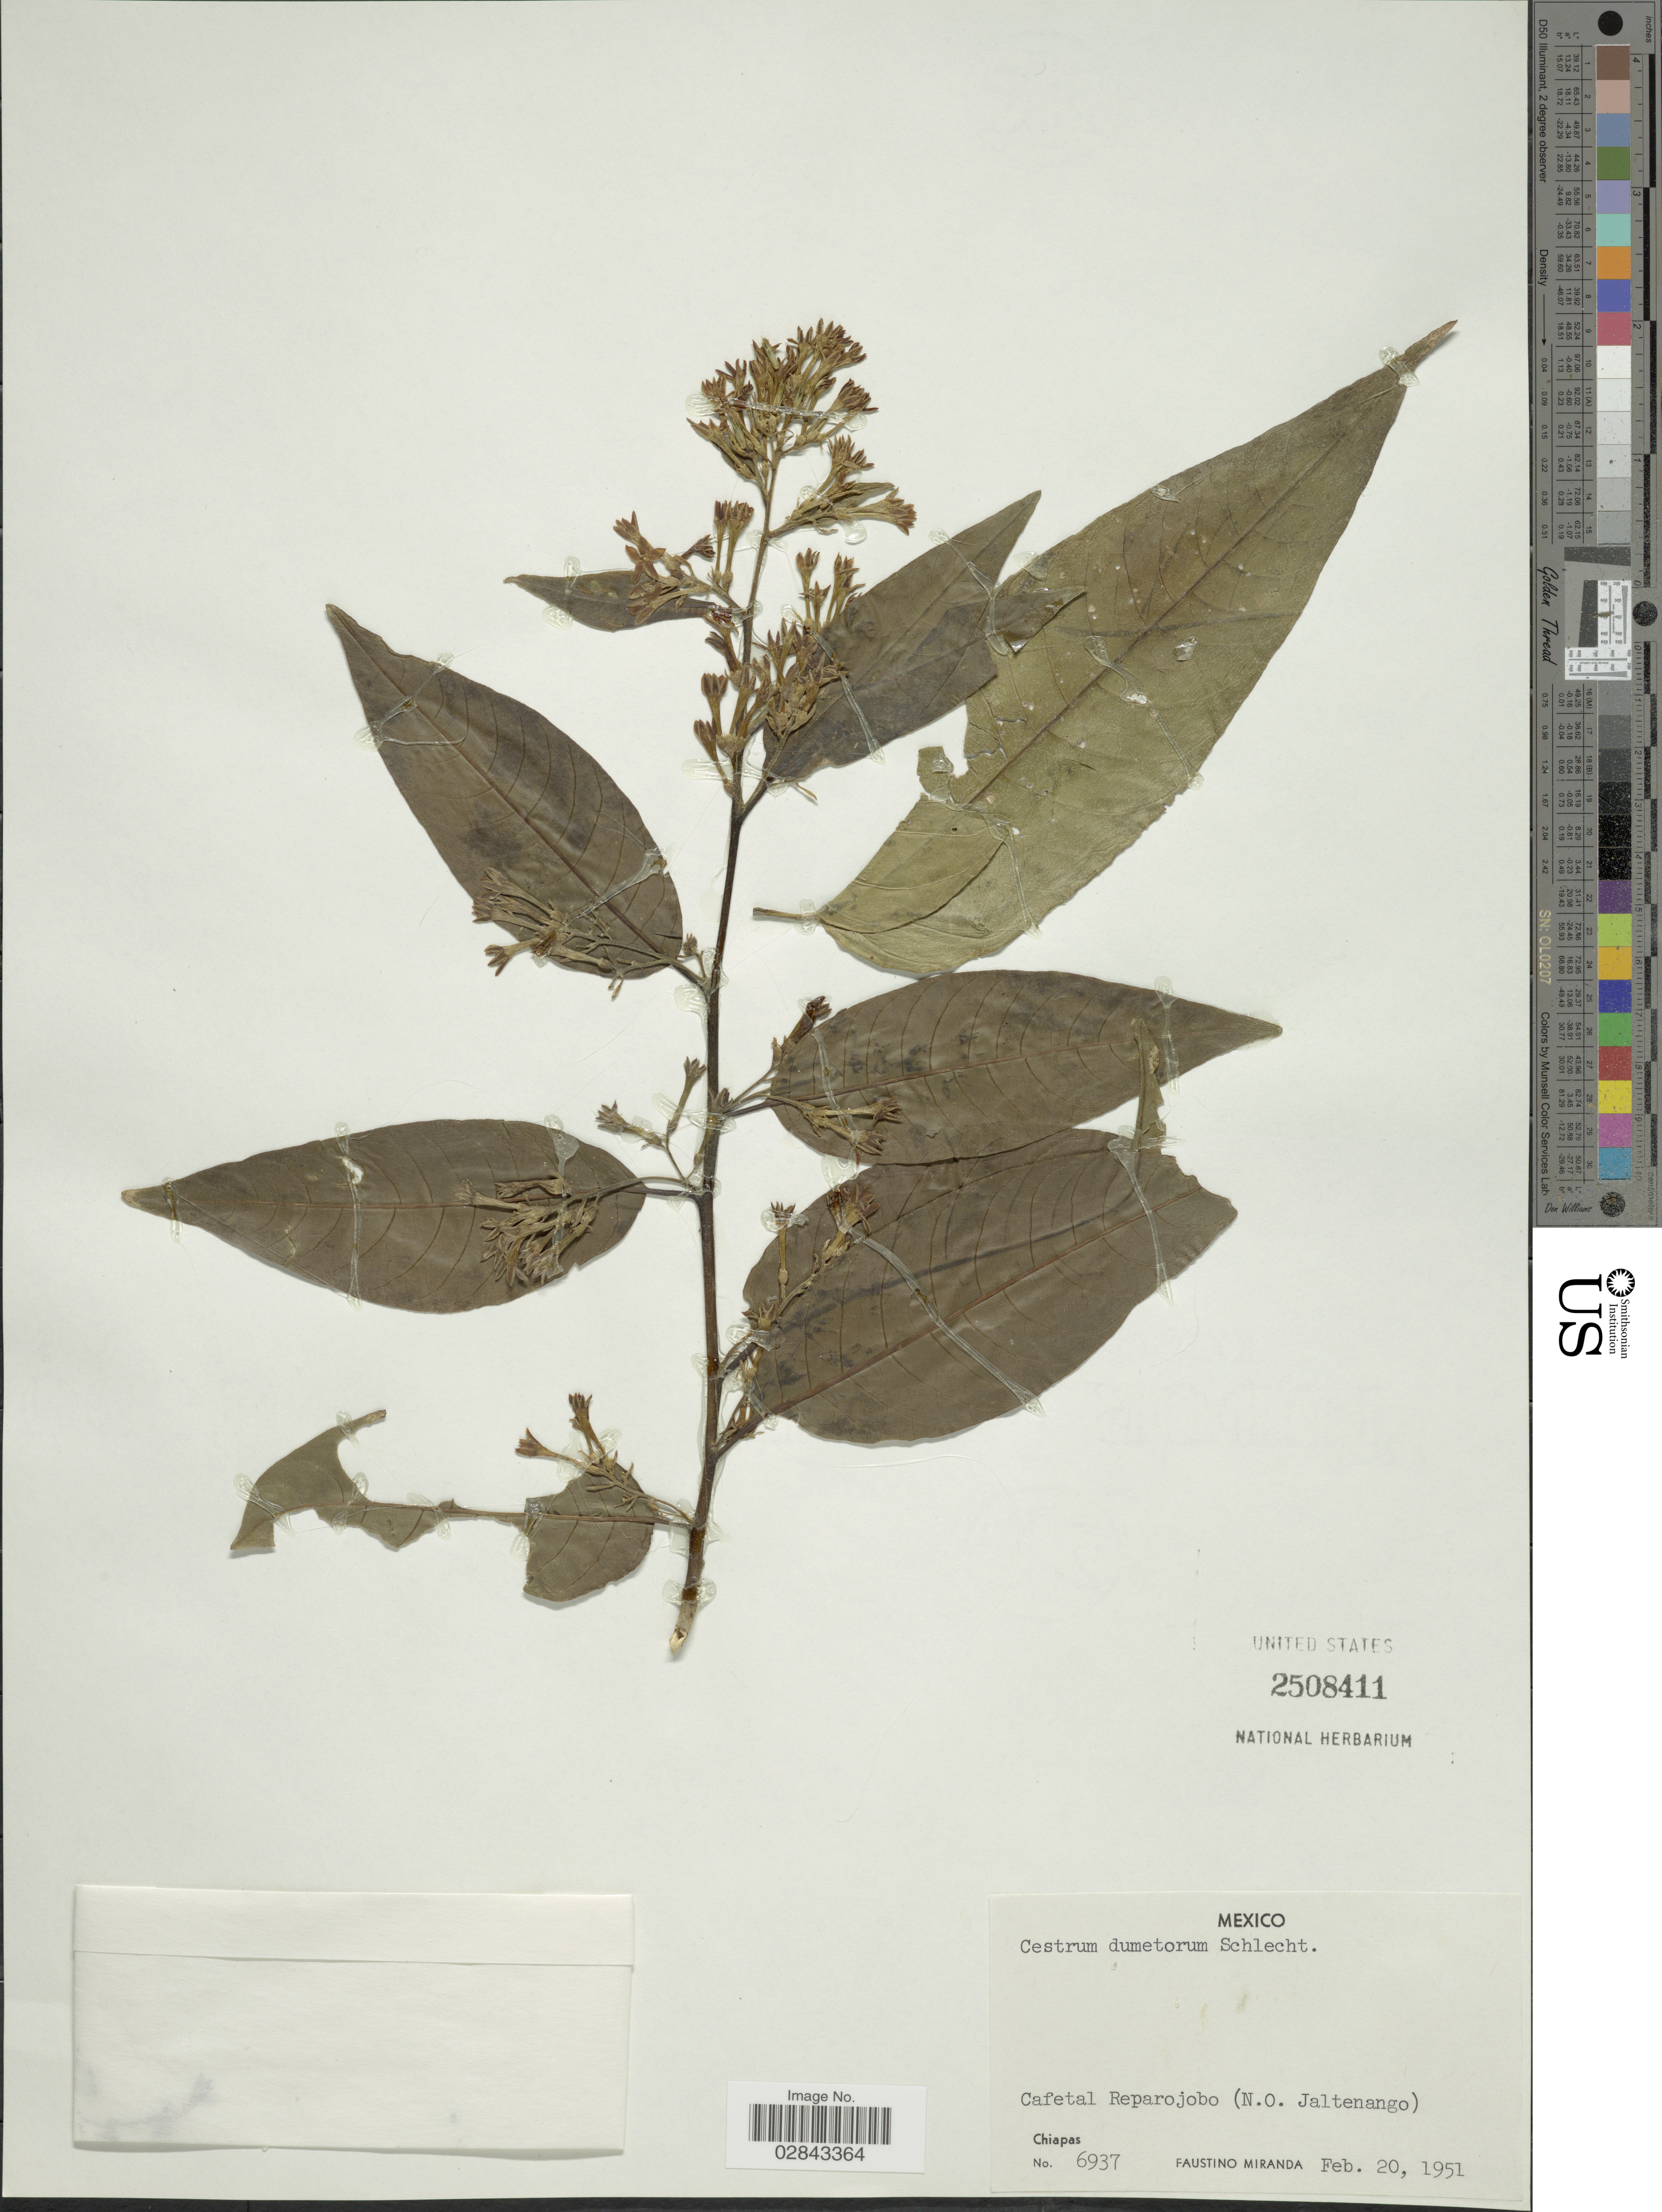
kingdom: Plantae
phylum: Tracheophyta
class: Magnoliopsida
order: Solanales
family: Solanaceae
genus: Cestrum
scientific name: Cestrum dumetorum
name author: Schltdl.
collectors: F. Miranda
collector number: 6937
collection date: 1951-02-20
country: Mexico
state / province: Chiapas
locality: Cafetal Reparojobo (N.O. Jaltenango).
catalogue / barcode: US 2508411